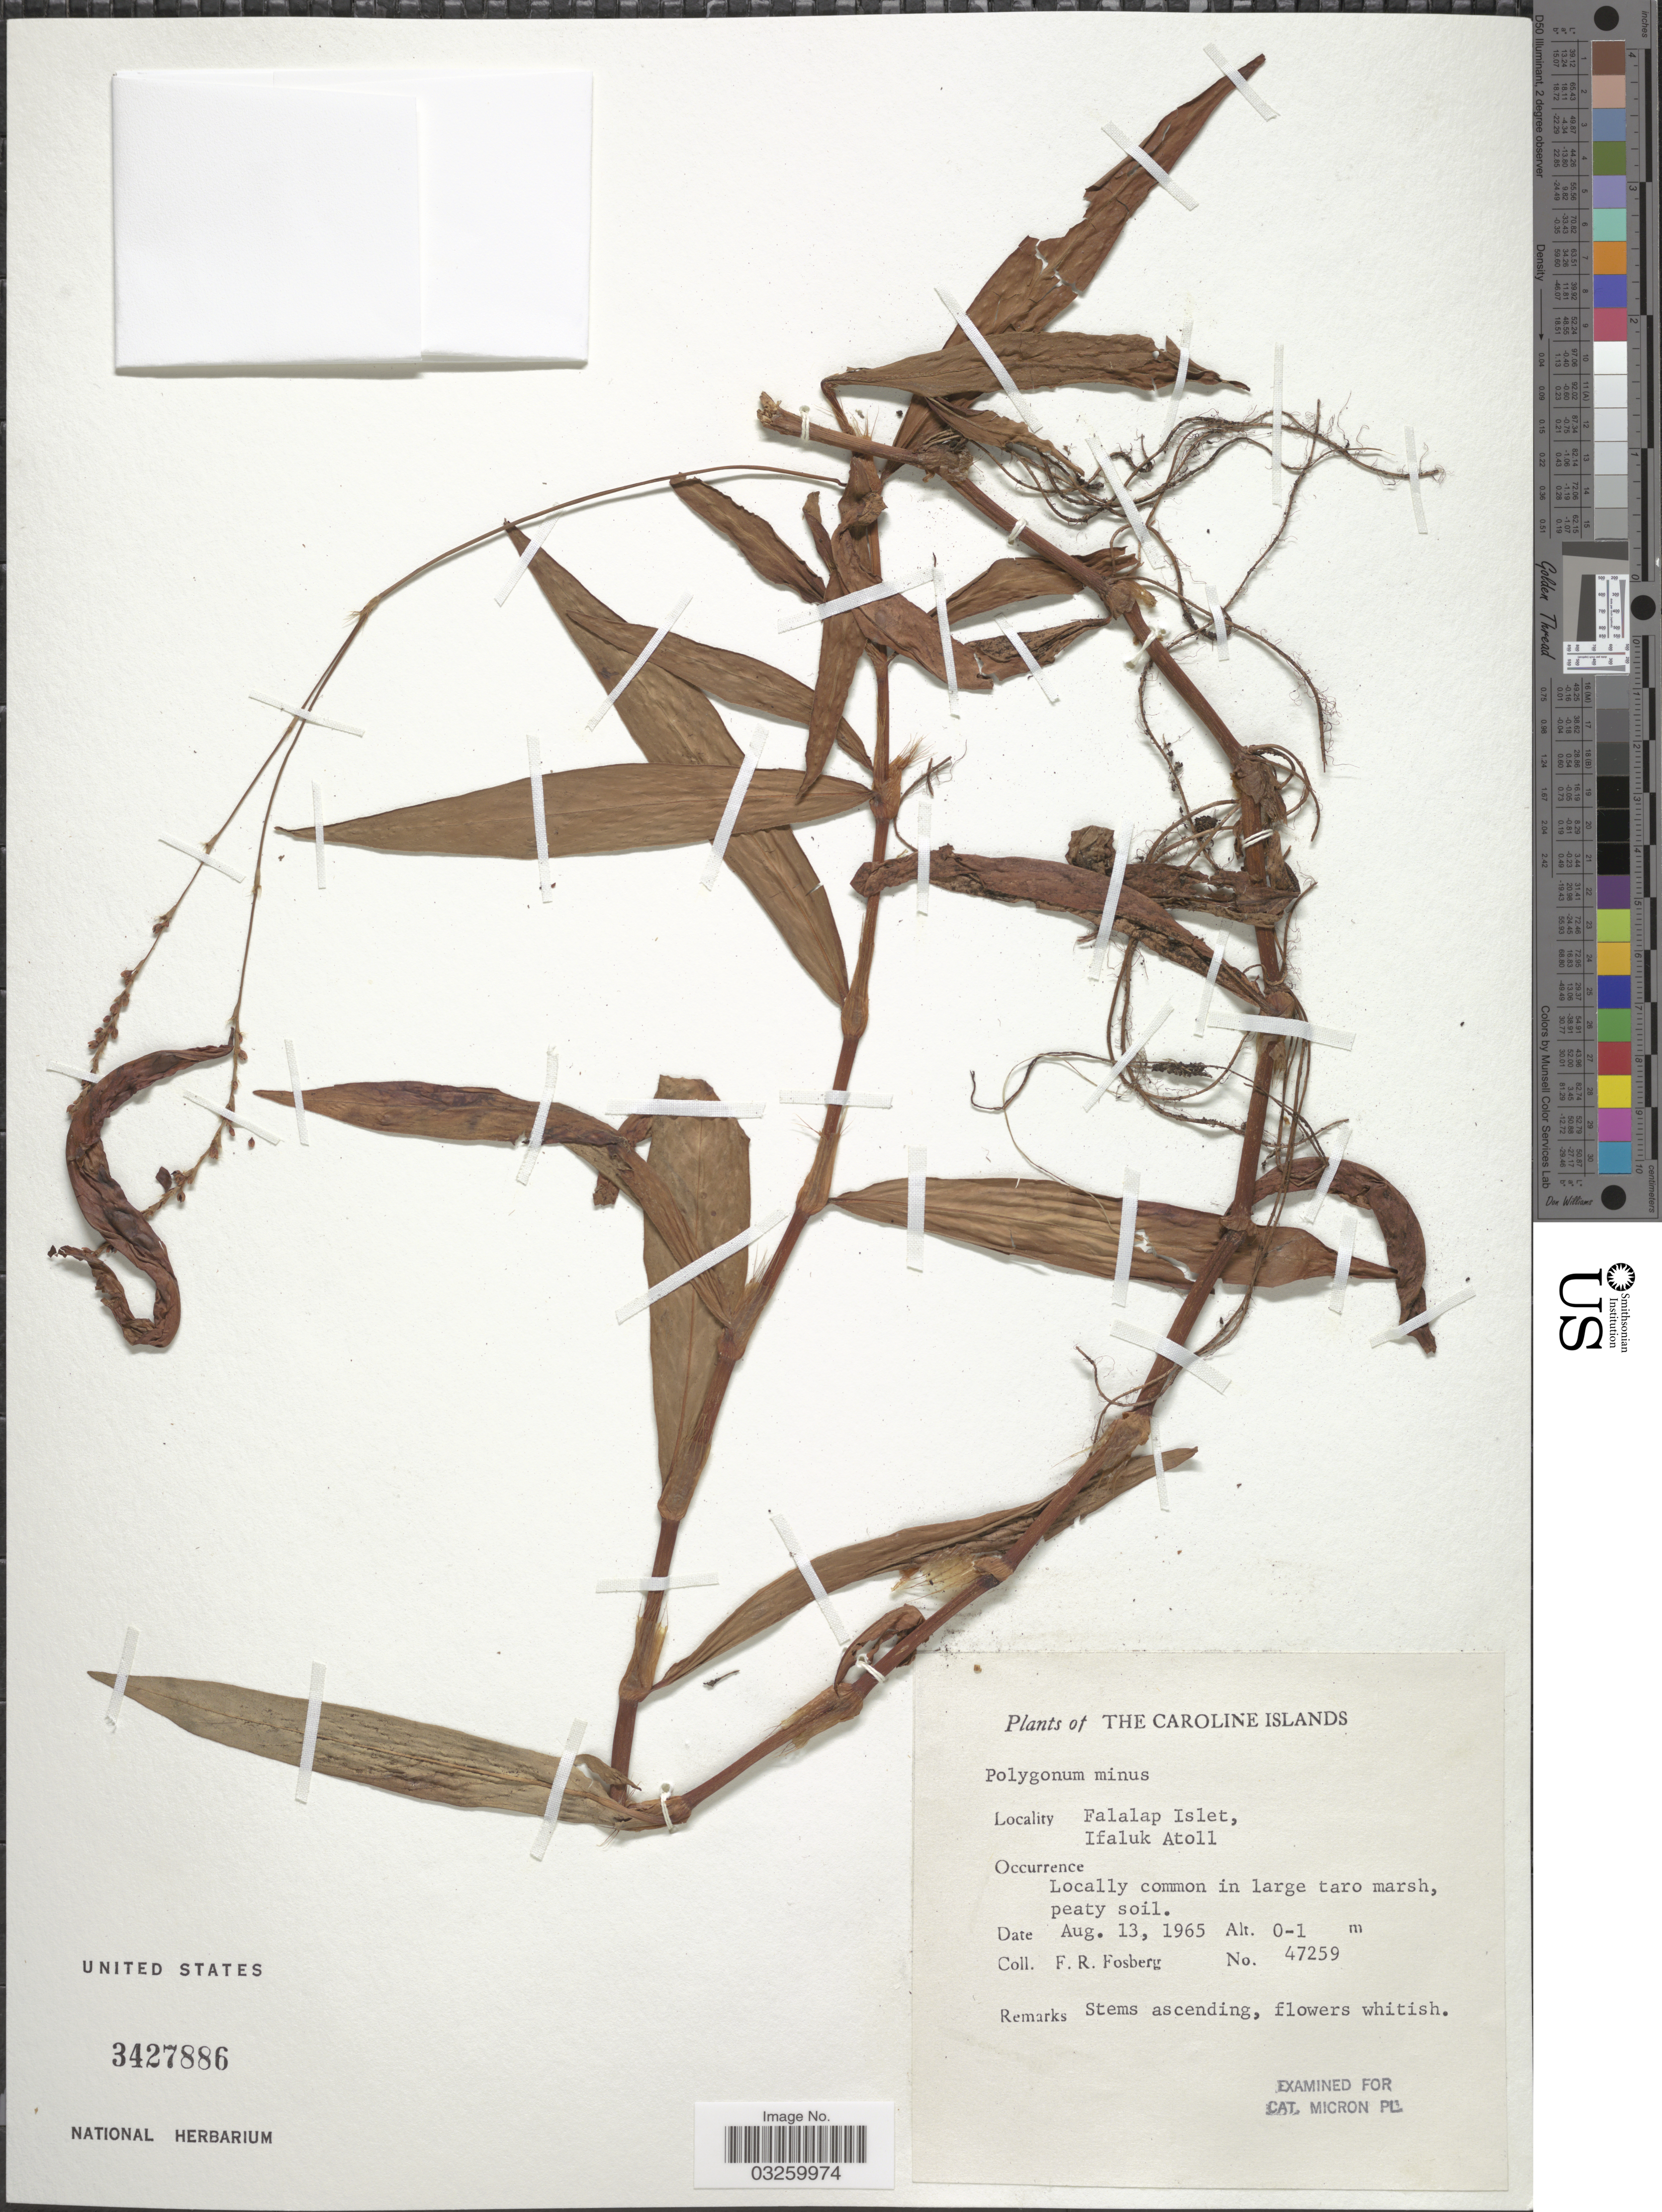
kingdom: Plantae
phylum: Tracheophyta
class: Magnoliopsida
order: Caryophyllales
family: Polygonaceae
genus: Persicaria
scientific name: Persicaria minor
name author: (Huds.) Opiz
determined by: Wagner, W. L., (BOT), Smithsonian Institution - National Museum of Natural History (UNITED STATES)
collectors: F. R. Fosberg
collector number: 47259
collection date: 1965-08-13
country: Micronesia, Federated States of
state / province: Yap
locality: The Caroline Islands. Falalap Islet, Ifaluk Atoll.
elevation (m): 0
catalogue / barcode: US 3427886